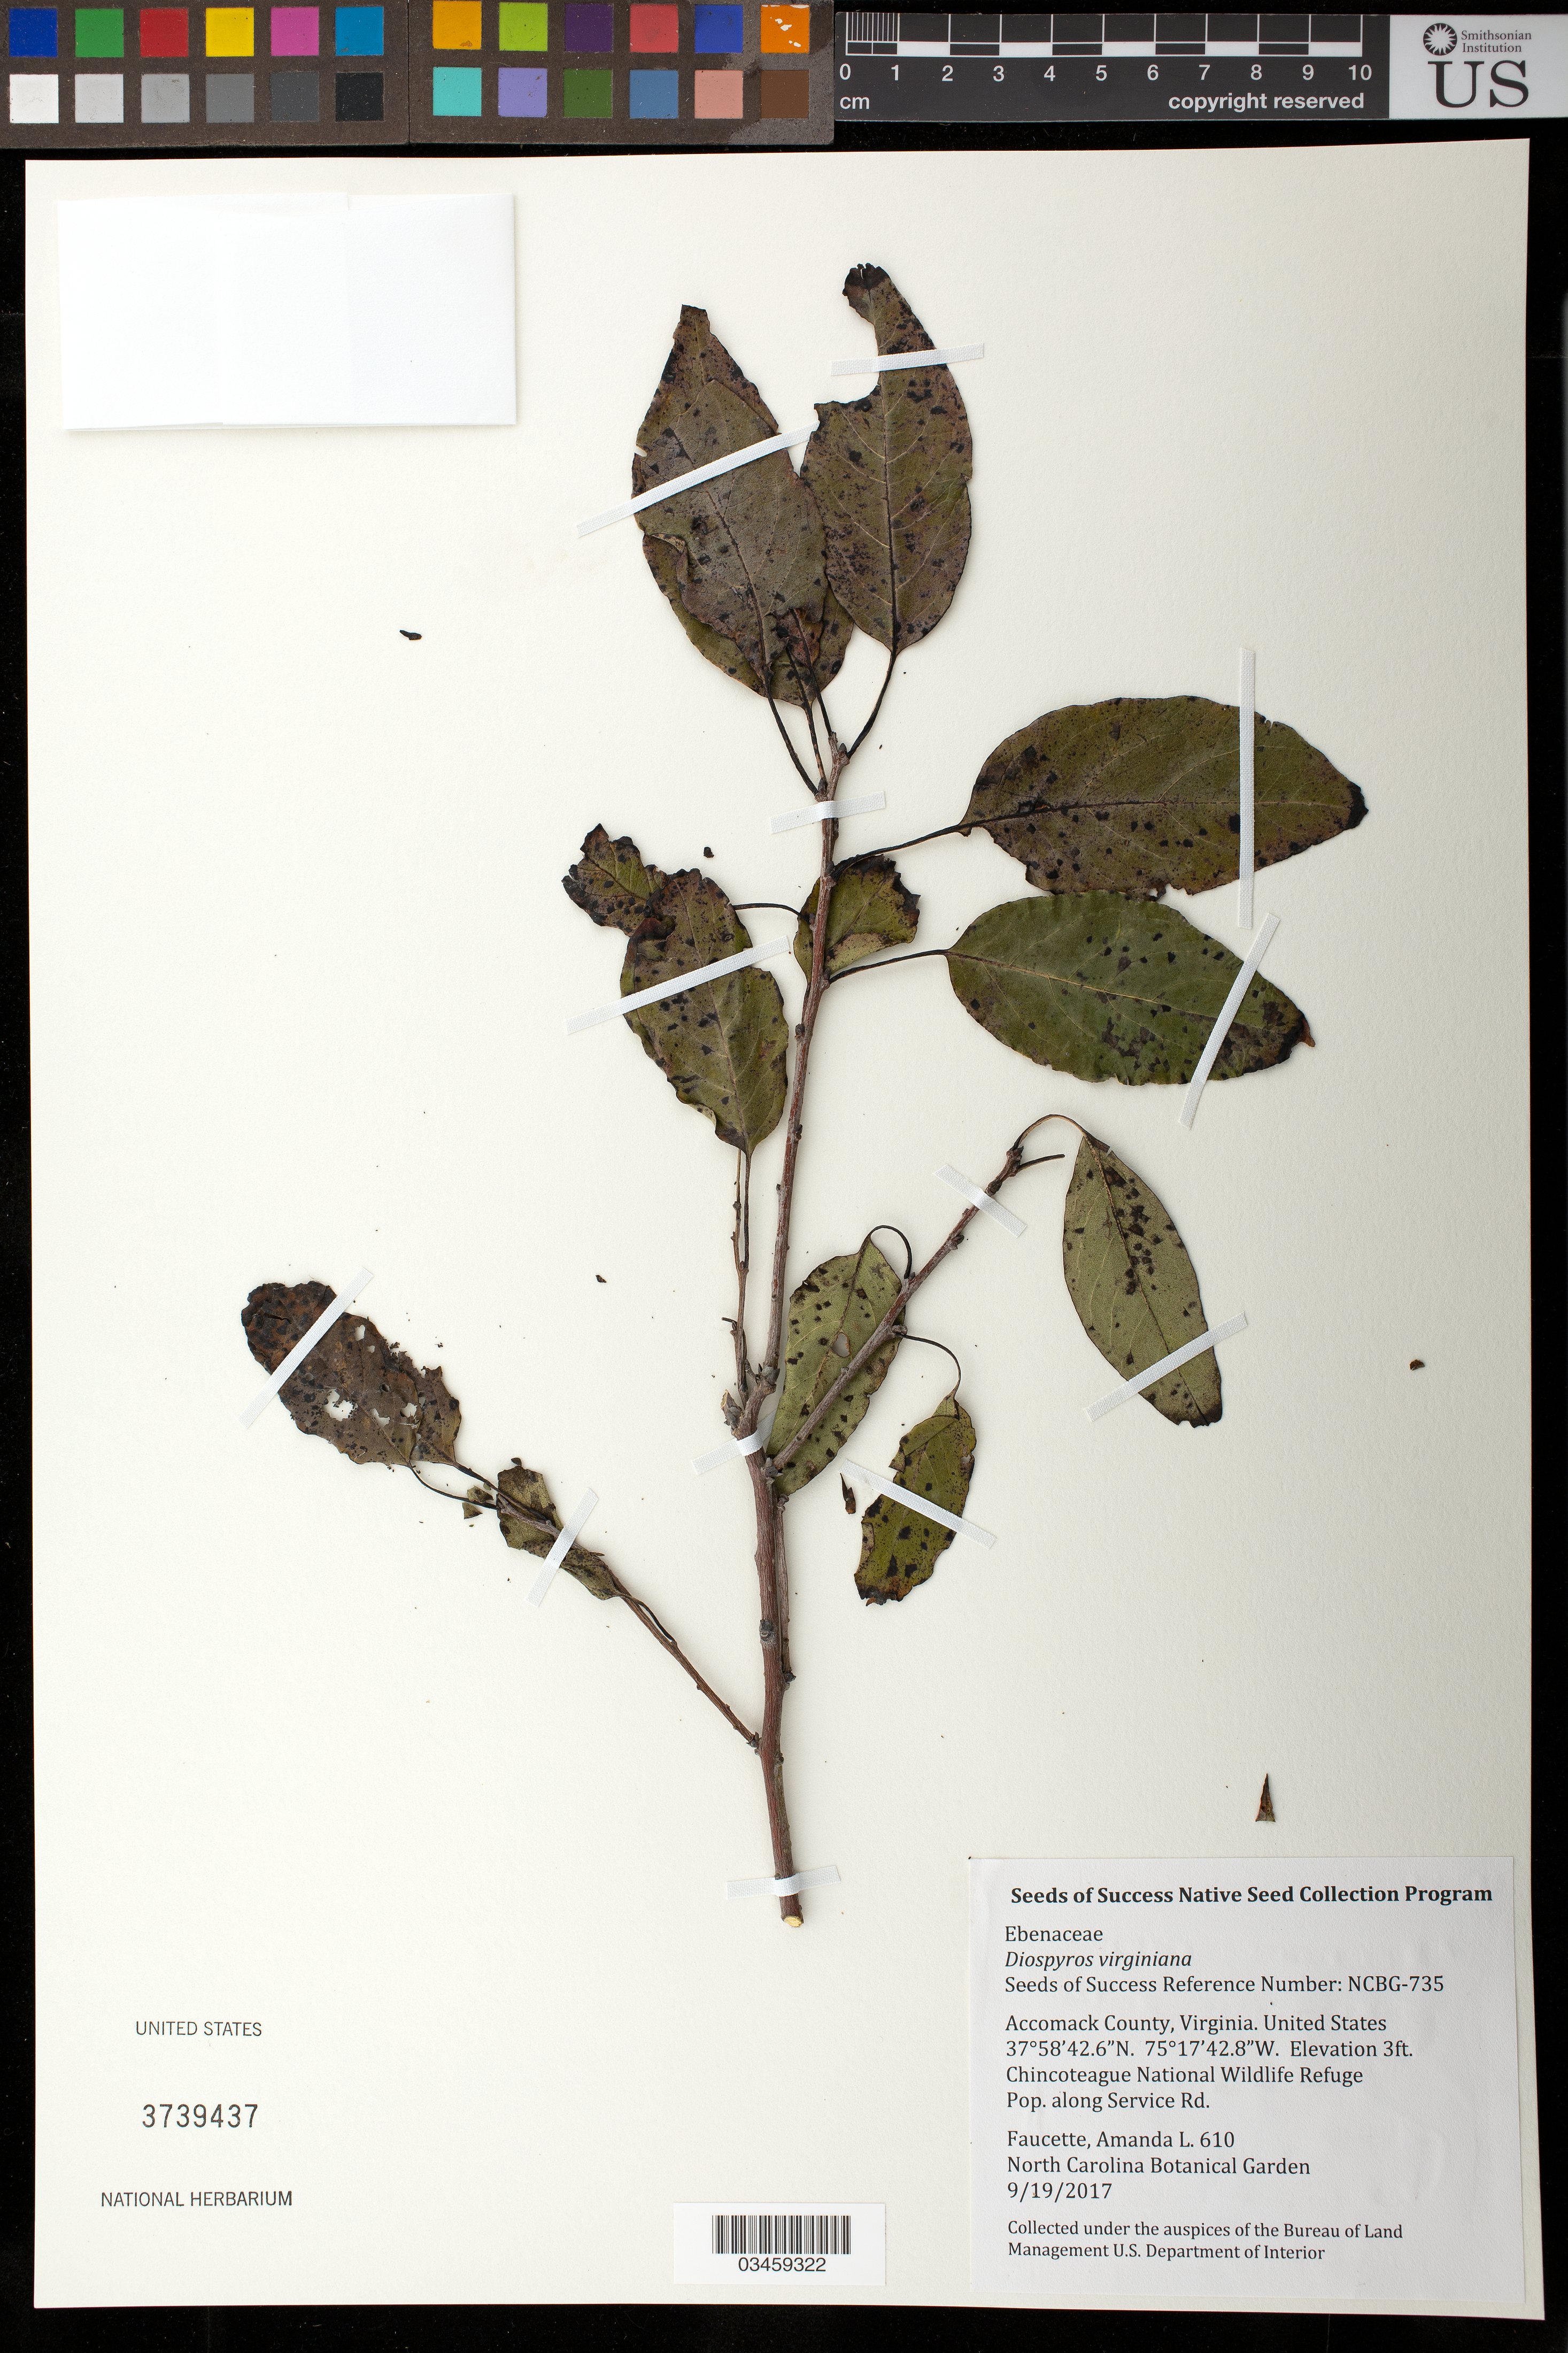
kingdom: Plantae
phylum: Tracheophyta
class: Magnoliopsida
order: Ericales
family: Ebenaceae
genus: Diospyros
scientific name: Diospyros virginiana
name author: L.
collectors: A. Faucette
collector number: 610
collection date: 2017-09-19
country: United States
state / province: Virginia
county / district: Accomack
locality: Chincoteague National Wildlife Refuge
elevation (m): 1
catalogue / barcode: US 3739437